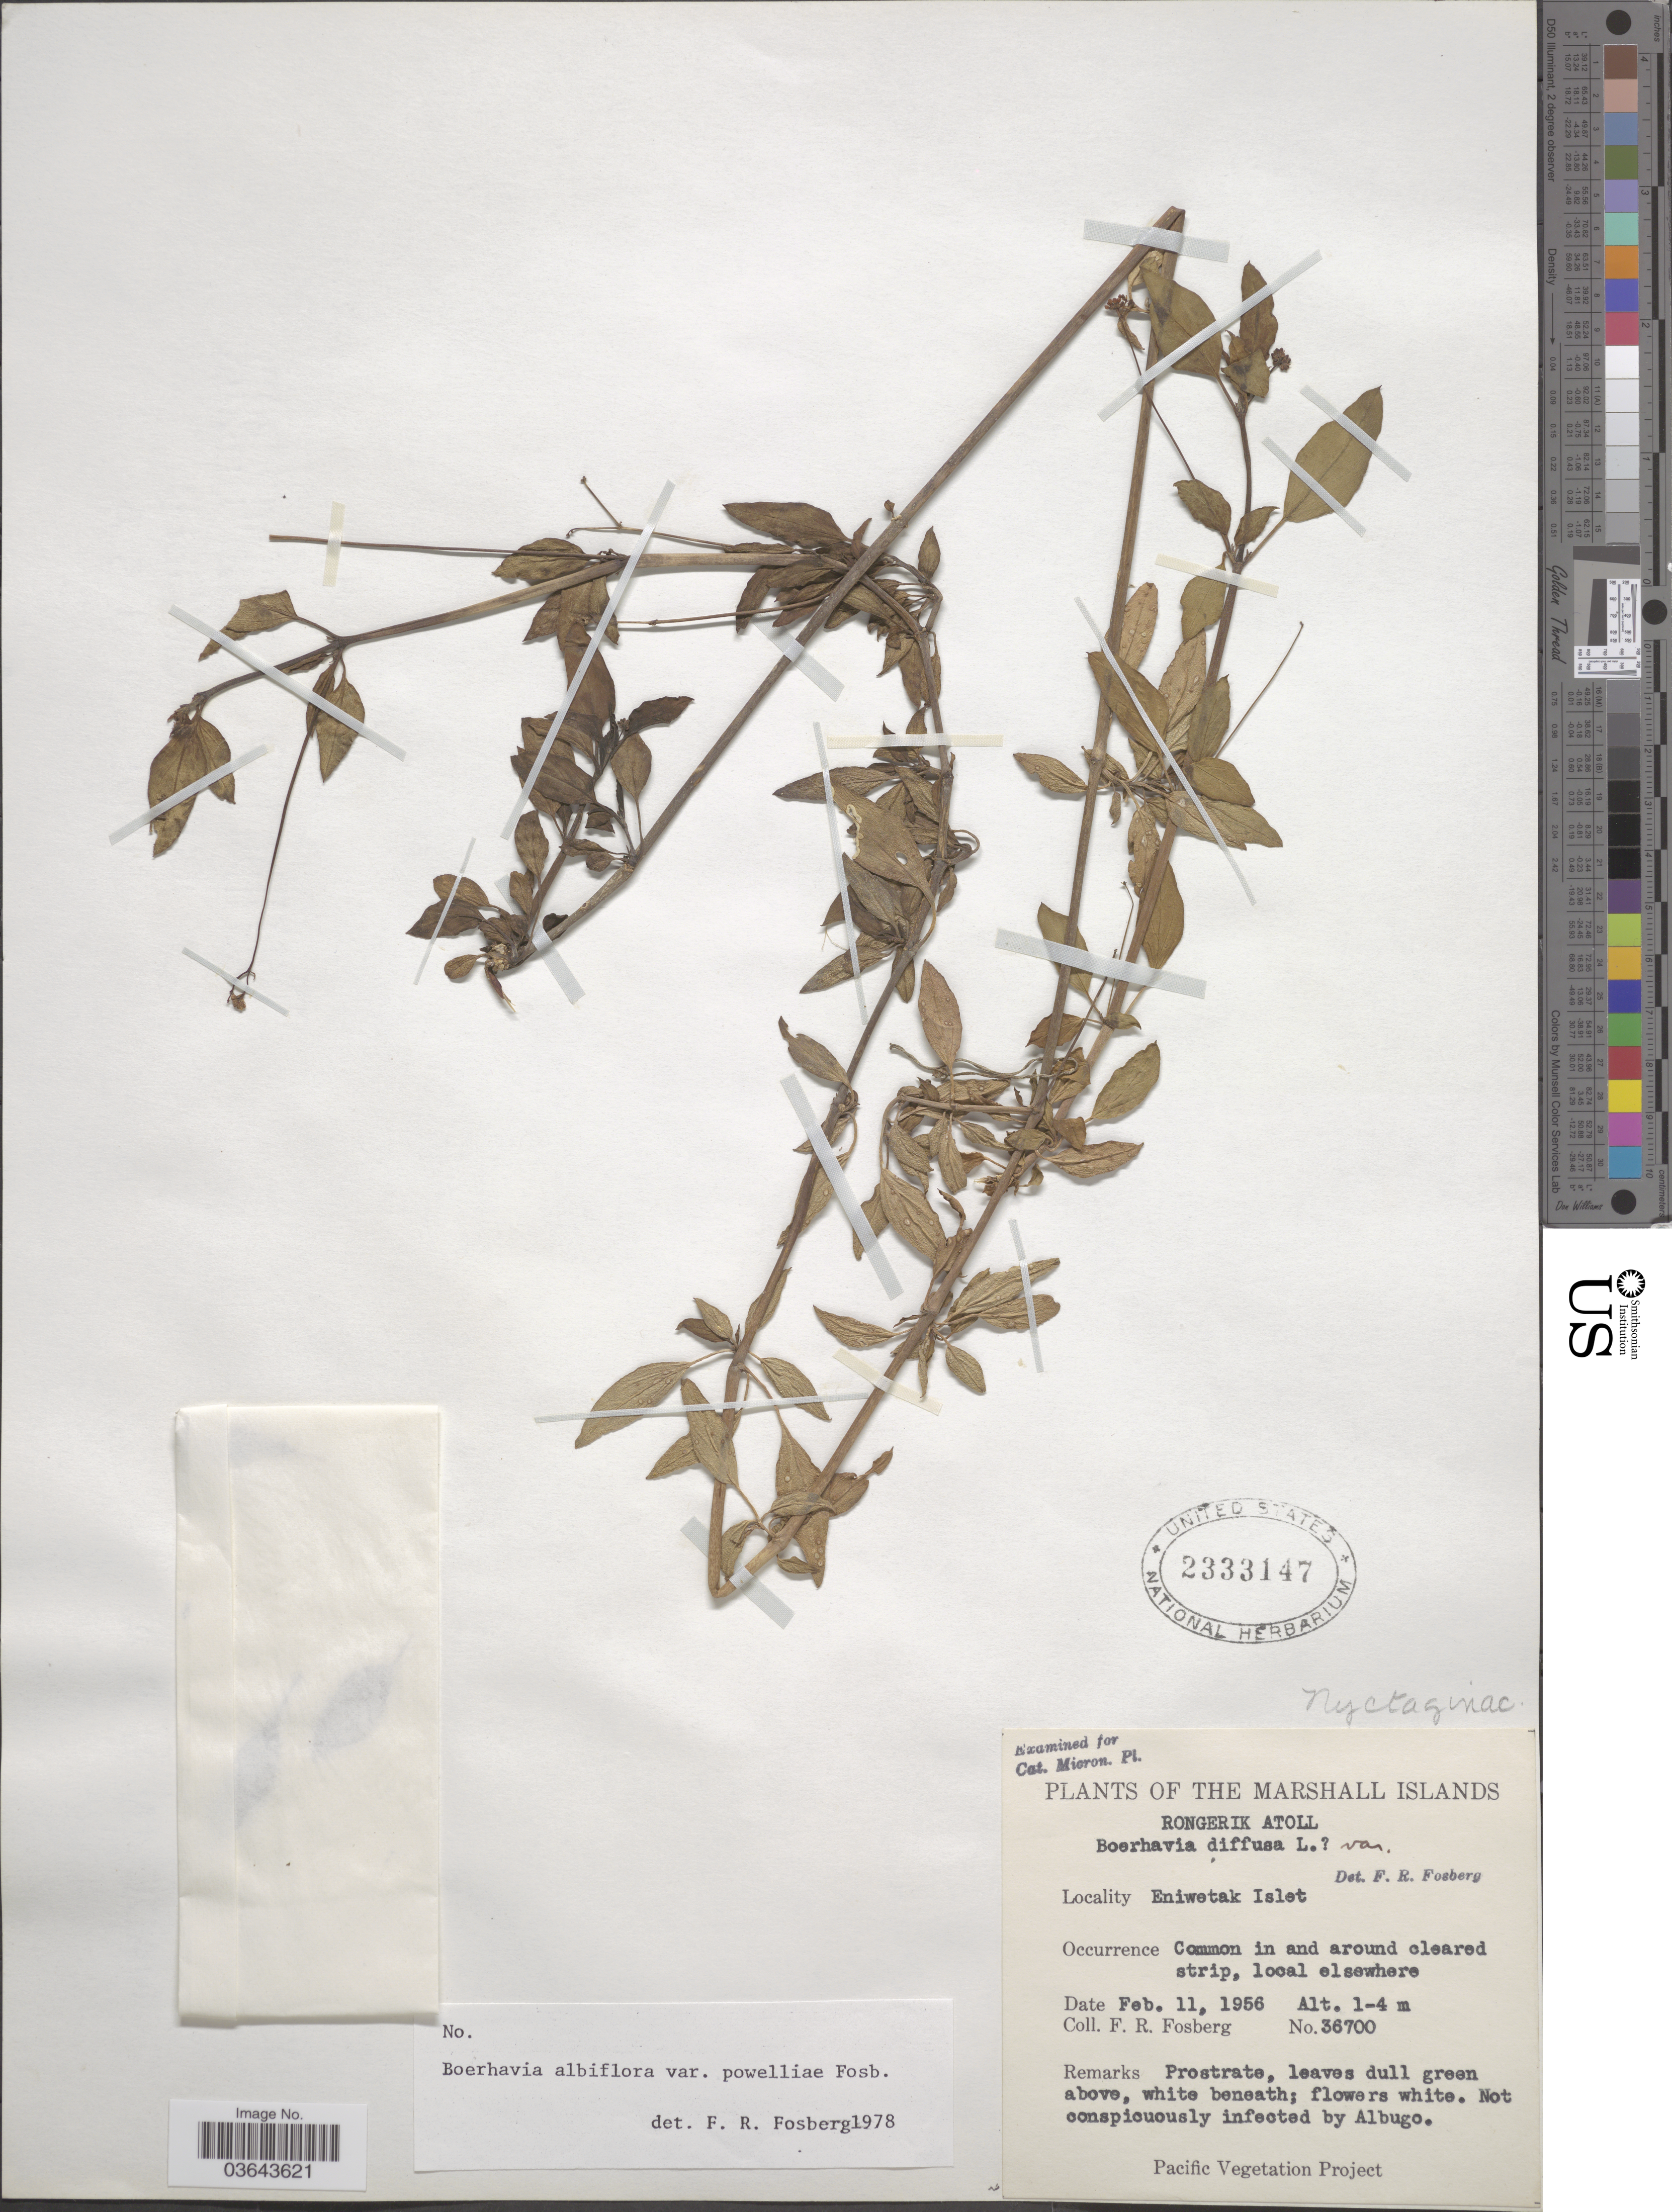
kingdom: Plantae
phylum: Tracheophyta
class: Magnoliopsida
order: Caryophyllales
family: Nyctaginaceae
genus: Boerhavia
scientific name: Boerhavia albiflora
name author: Fosberg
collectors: F. R. Fosberg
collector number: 36700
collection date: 1956-02-11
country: Marshall Islands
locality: Rongerik Atoll. Eniwetak Islet.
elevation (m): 1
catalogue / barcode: US 2333147